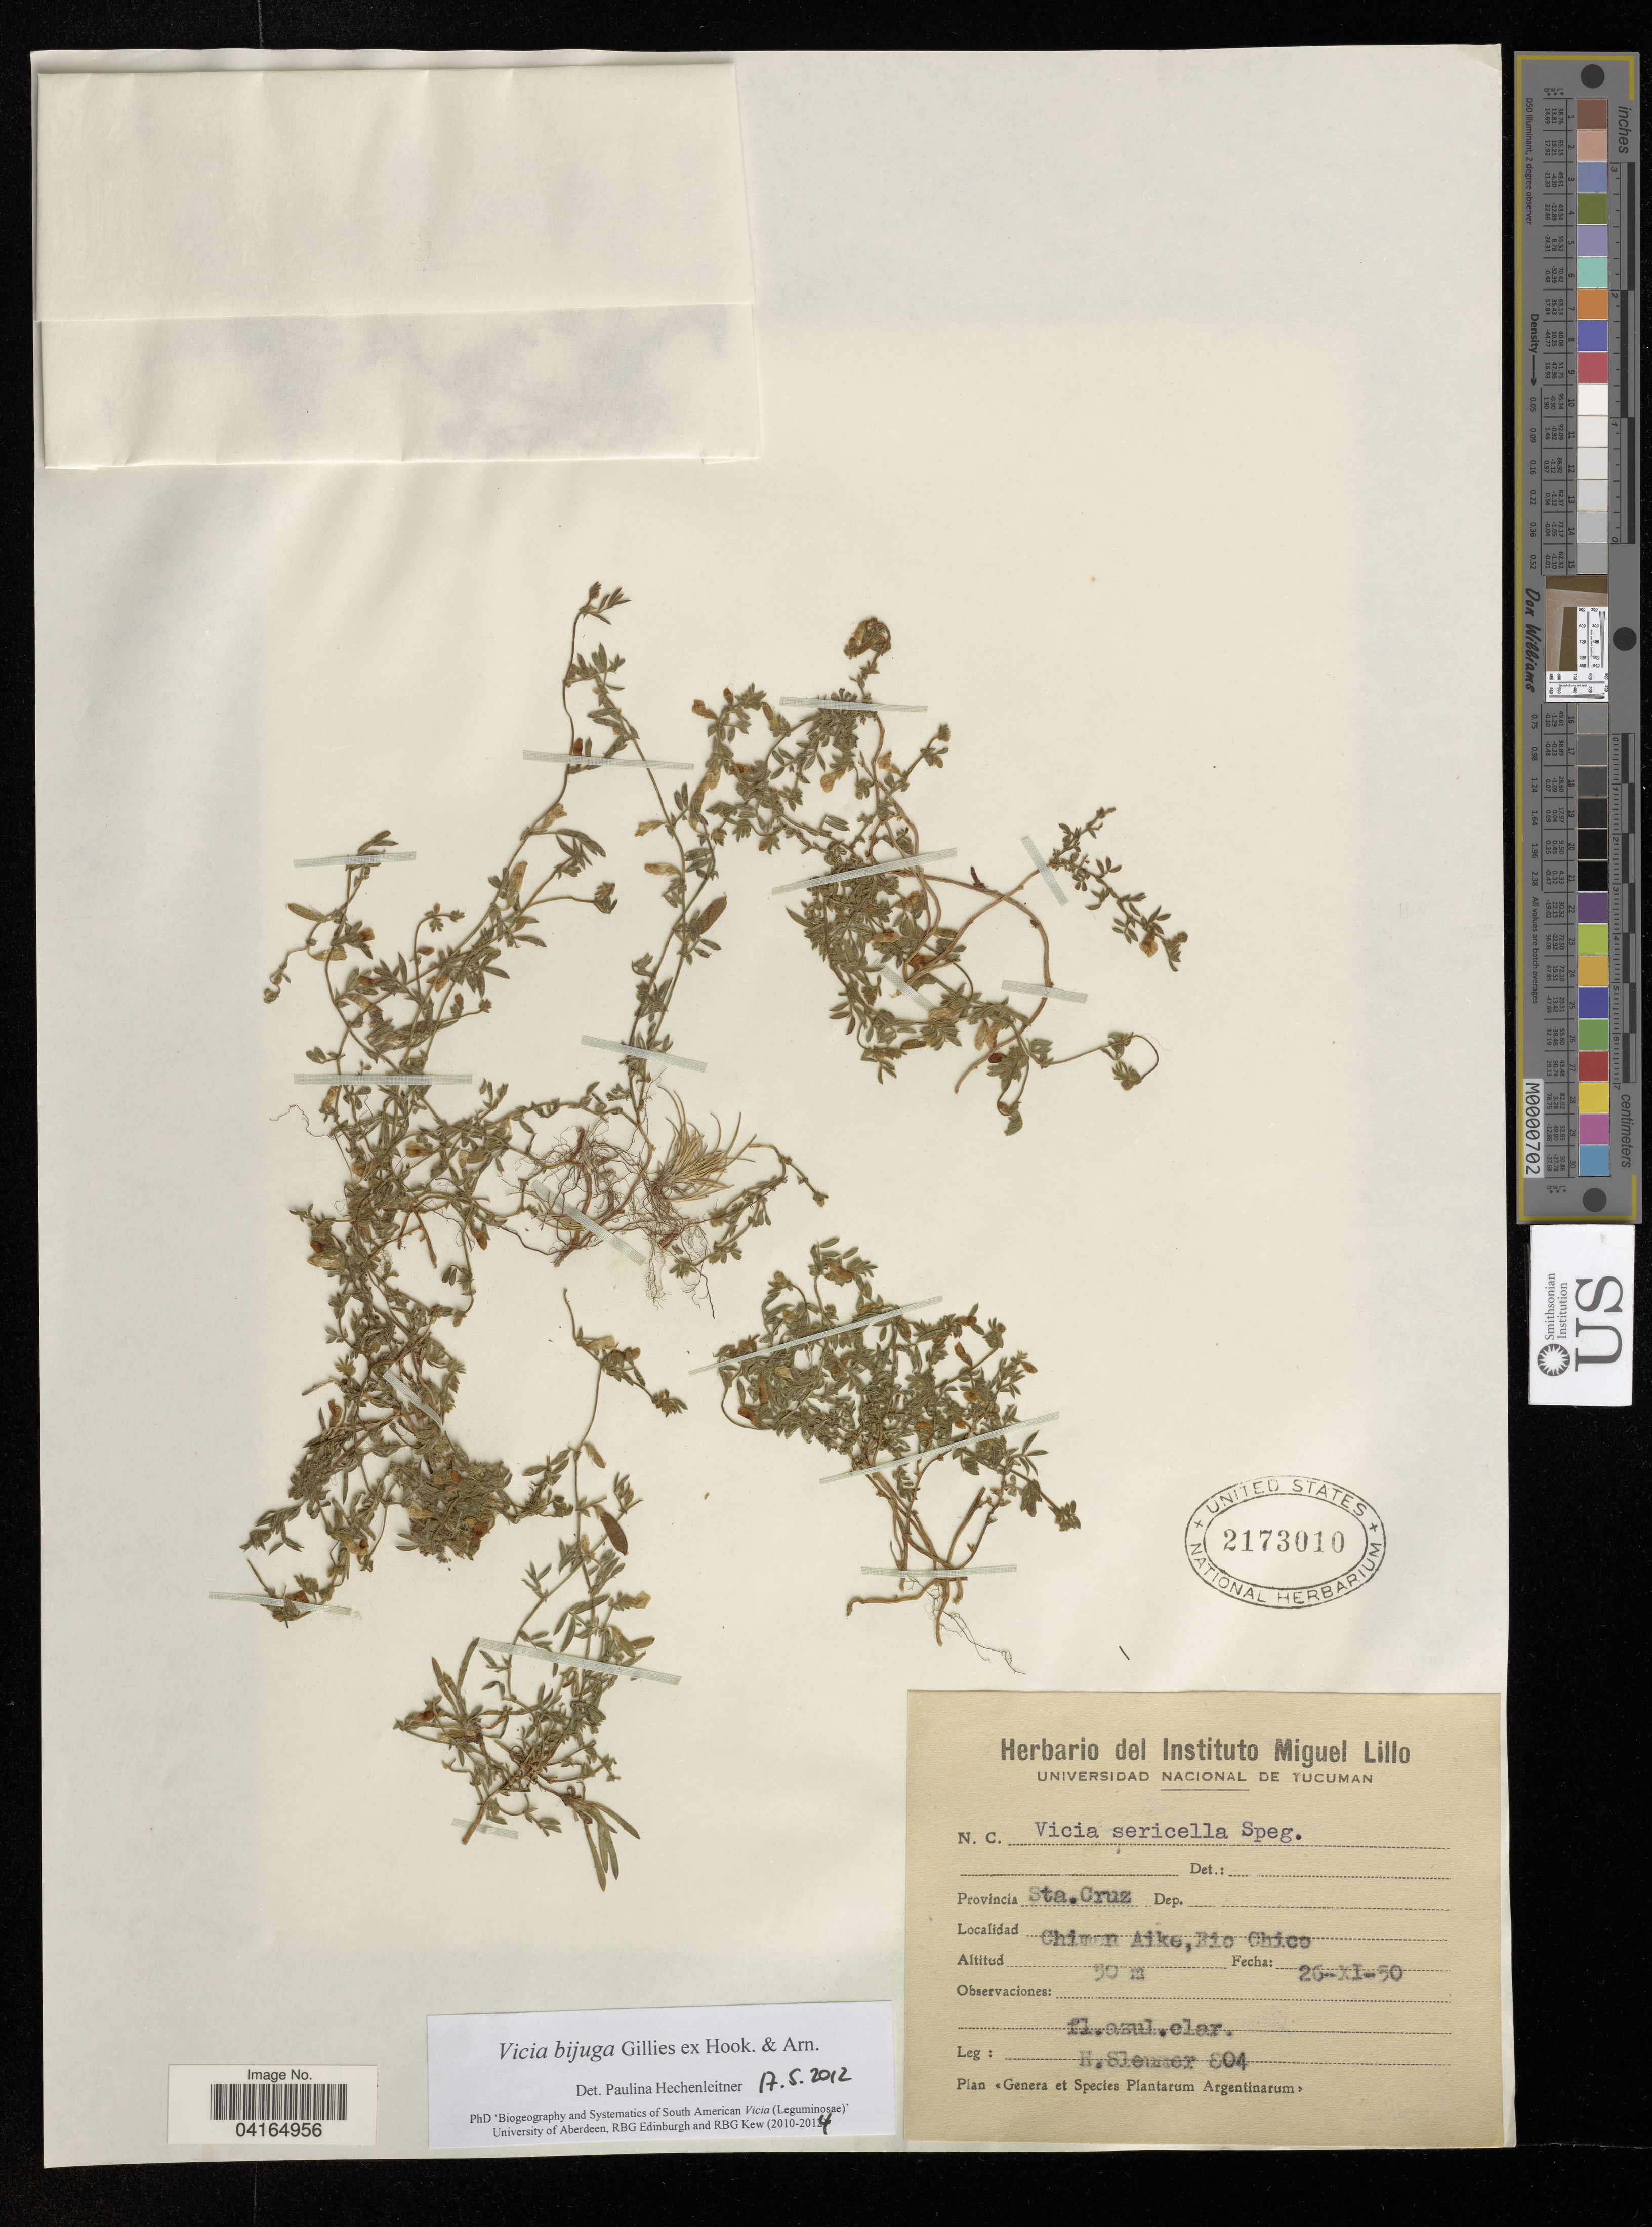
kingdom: Plantae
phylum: Tracheophyta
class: Magnoliopsida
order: Fabales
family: Fabaceae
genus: Vicia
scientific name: Vicia bijuga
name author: Gillies ex Hook. & Arn.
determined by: Hechenleitner, Paulina, RBG Edinburgh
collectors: H. O. Sleumer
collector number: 804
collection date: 1950-11-26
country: Argentina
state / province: Santa Cruz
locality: Provincia Sta. Cruz. Chiman Aike, Bio Chico.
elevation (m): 50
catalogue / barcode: US 2173010